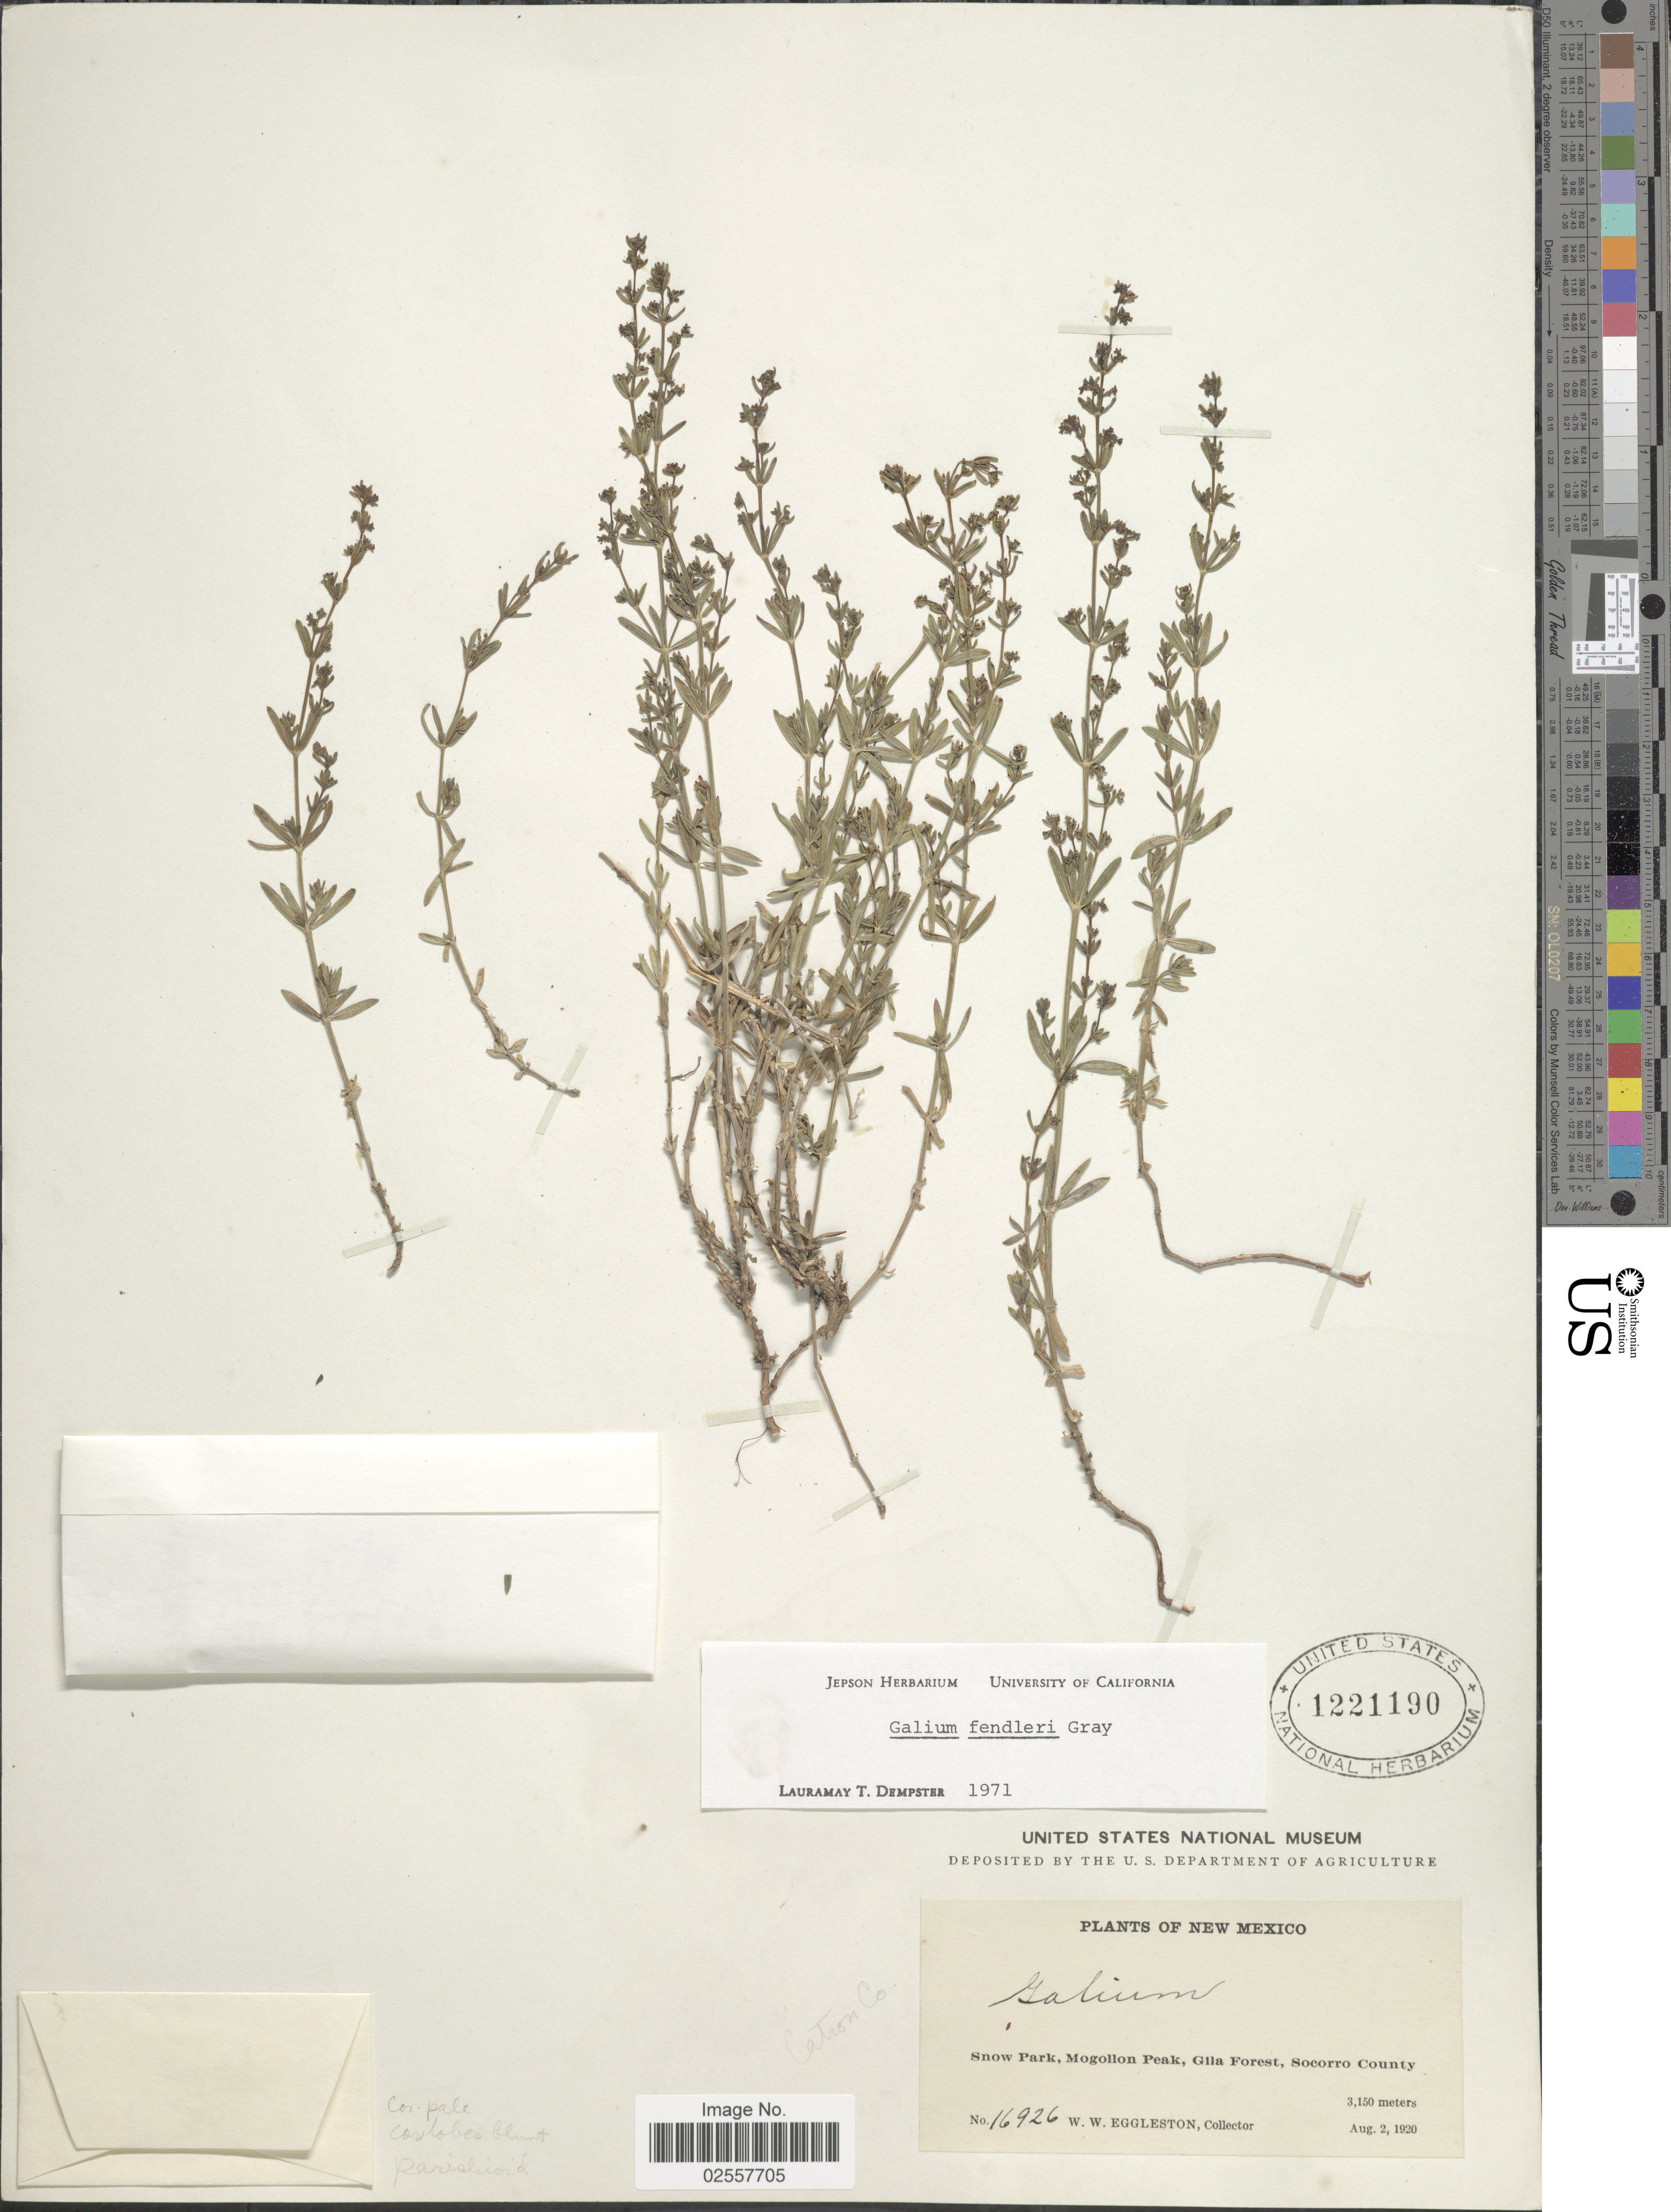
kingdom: Plantae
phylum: Tracheophyta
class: Magnoliopsida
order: Gentianales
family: Rubiaceae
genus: Galium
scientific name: Galium fendleri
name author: A. Gray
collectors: W. W. Eggleston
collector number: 16926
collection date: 1920-08-02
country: United States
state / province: New Mexico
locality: Snow Park, Mogollon Peak, Gila Forest, Socorro County.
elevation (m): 3150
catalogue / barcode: US 1221190